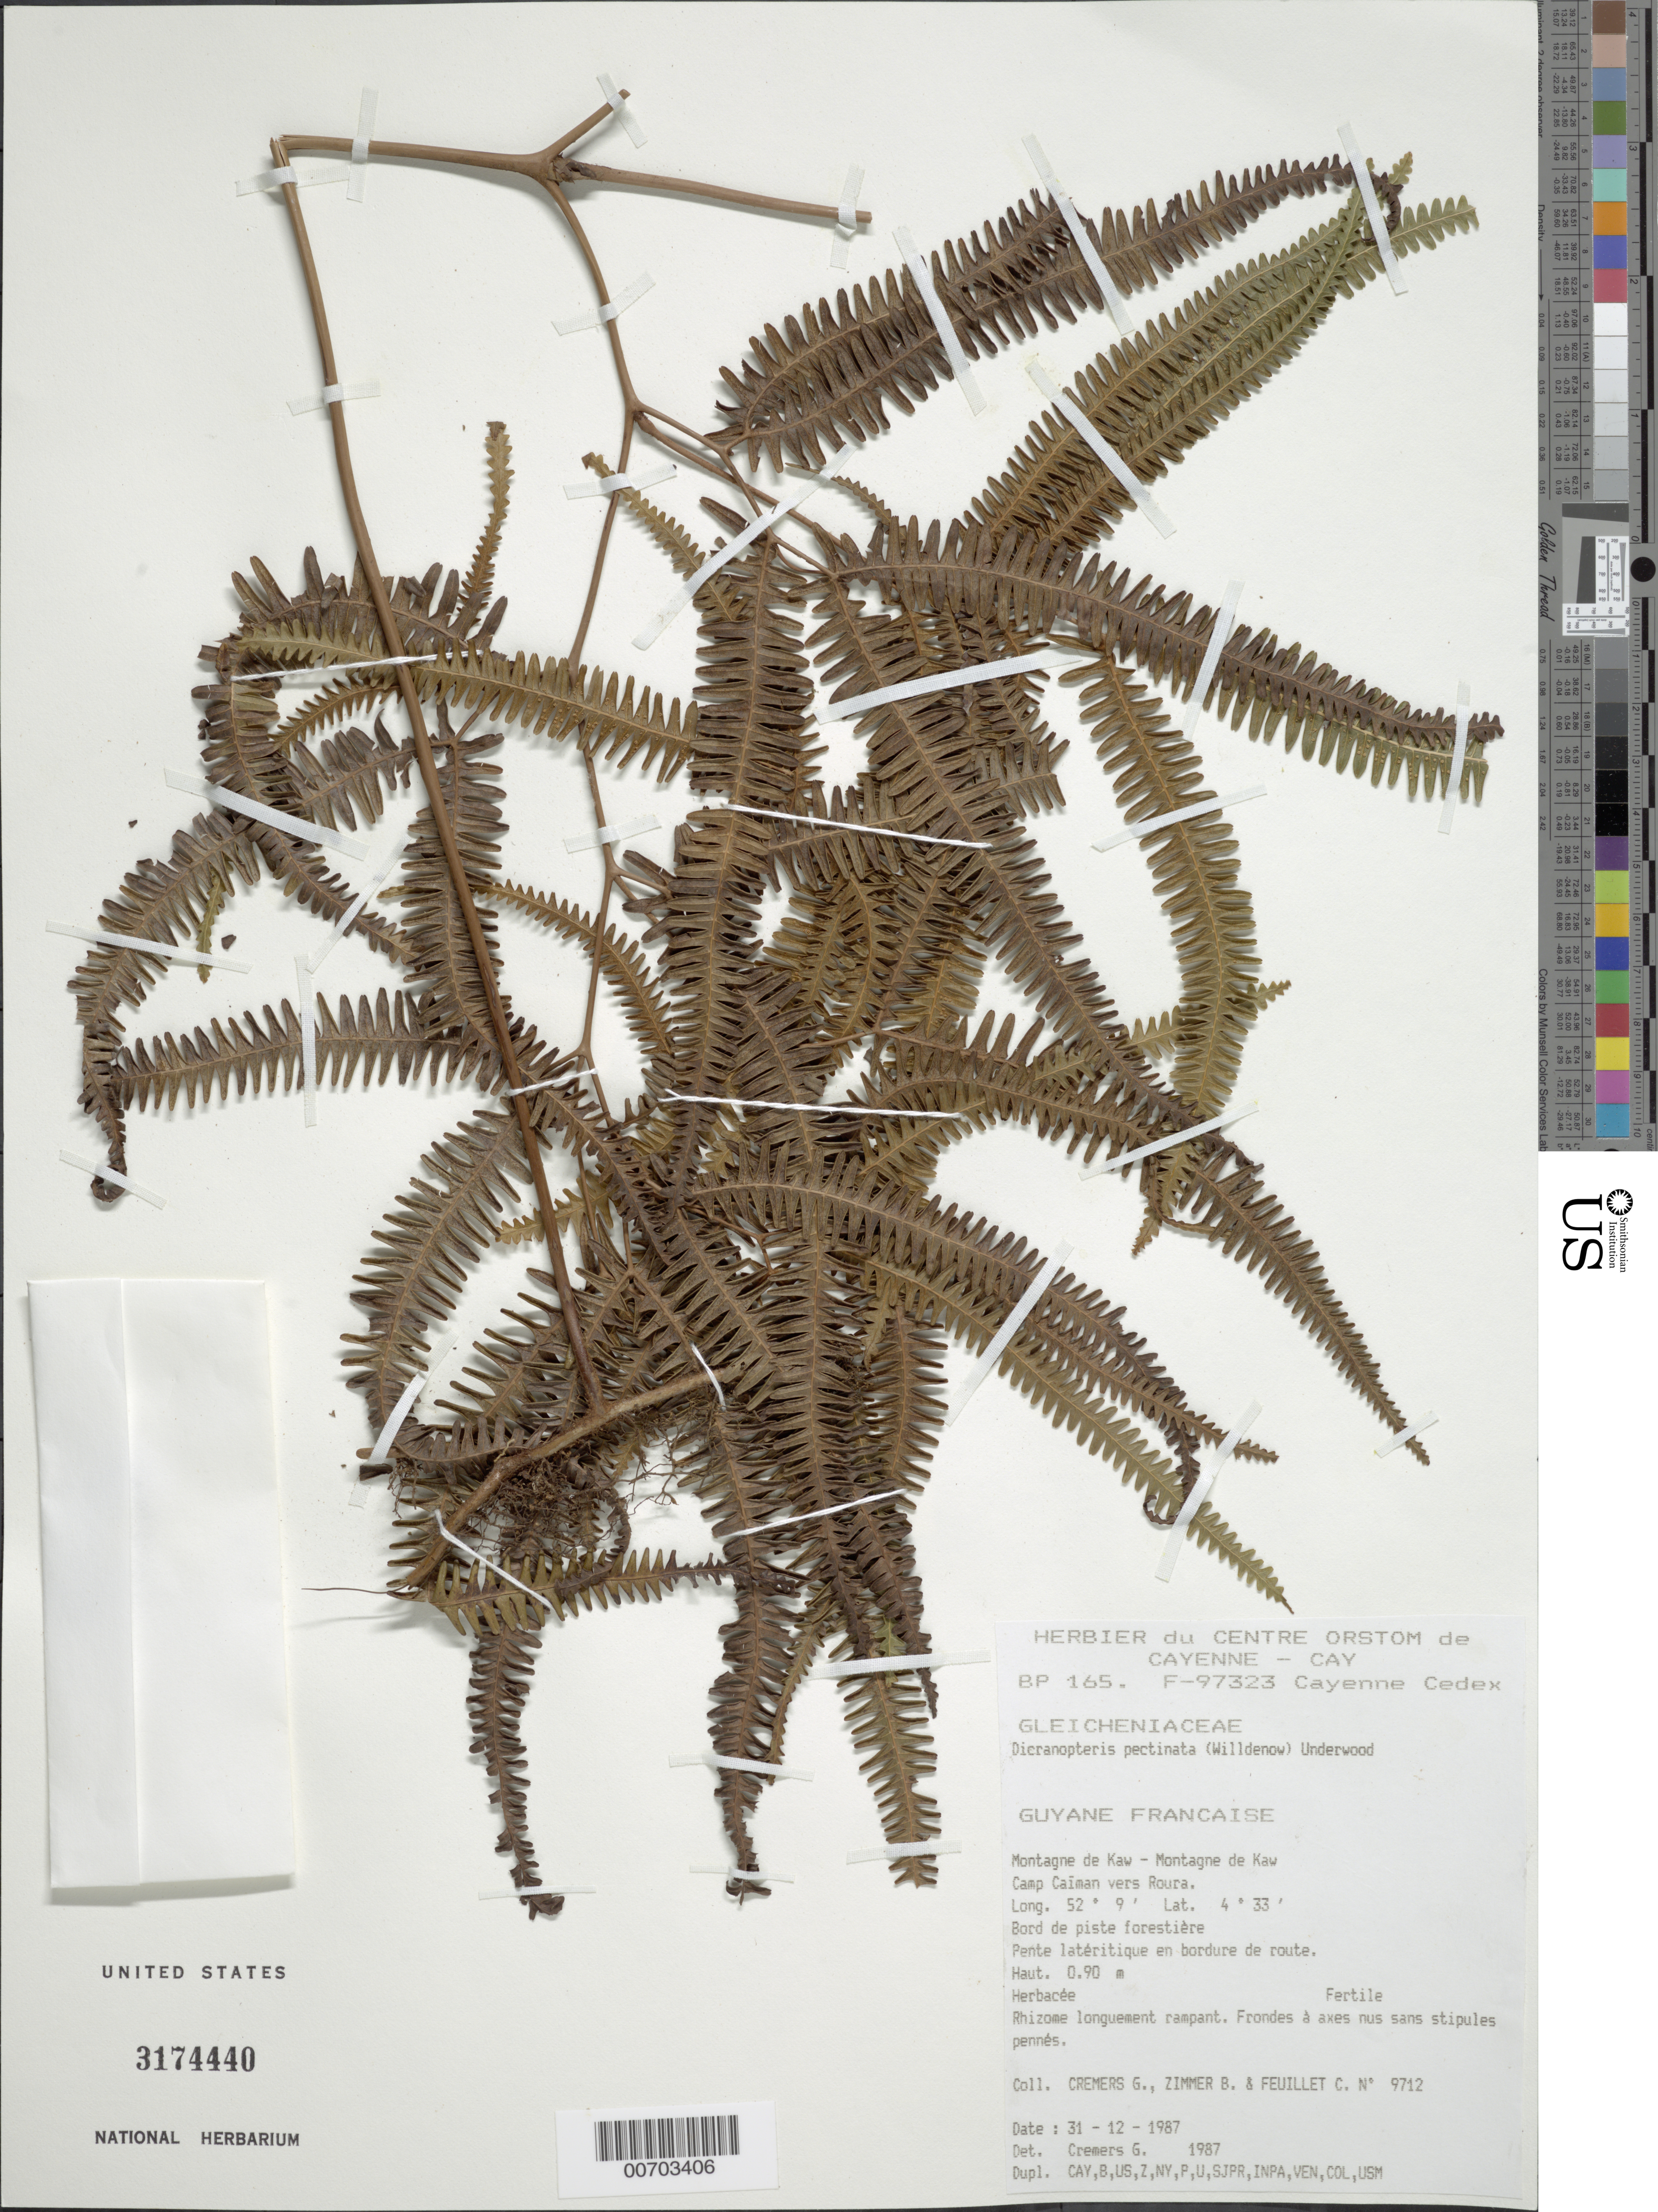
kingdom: Plantae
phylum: Tracheophyta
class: Polypodiopsida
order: Gleicheniales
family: Gleicheniaceae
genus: Gleichenella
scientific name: Gleichenella pectinata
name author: (Willd.) Ching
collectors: G. Cremers, B. Zimmer & C. Feuillet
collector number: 9712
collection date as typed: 31 Dec 1987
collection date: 1987-12-31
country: French Guiana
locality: Montagne de Kaw, Camp Caïman, vers Roura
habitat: Borde de piste forestiere; pente lateritique en bordure de route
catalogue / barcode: US 3174440